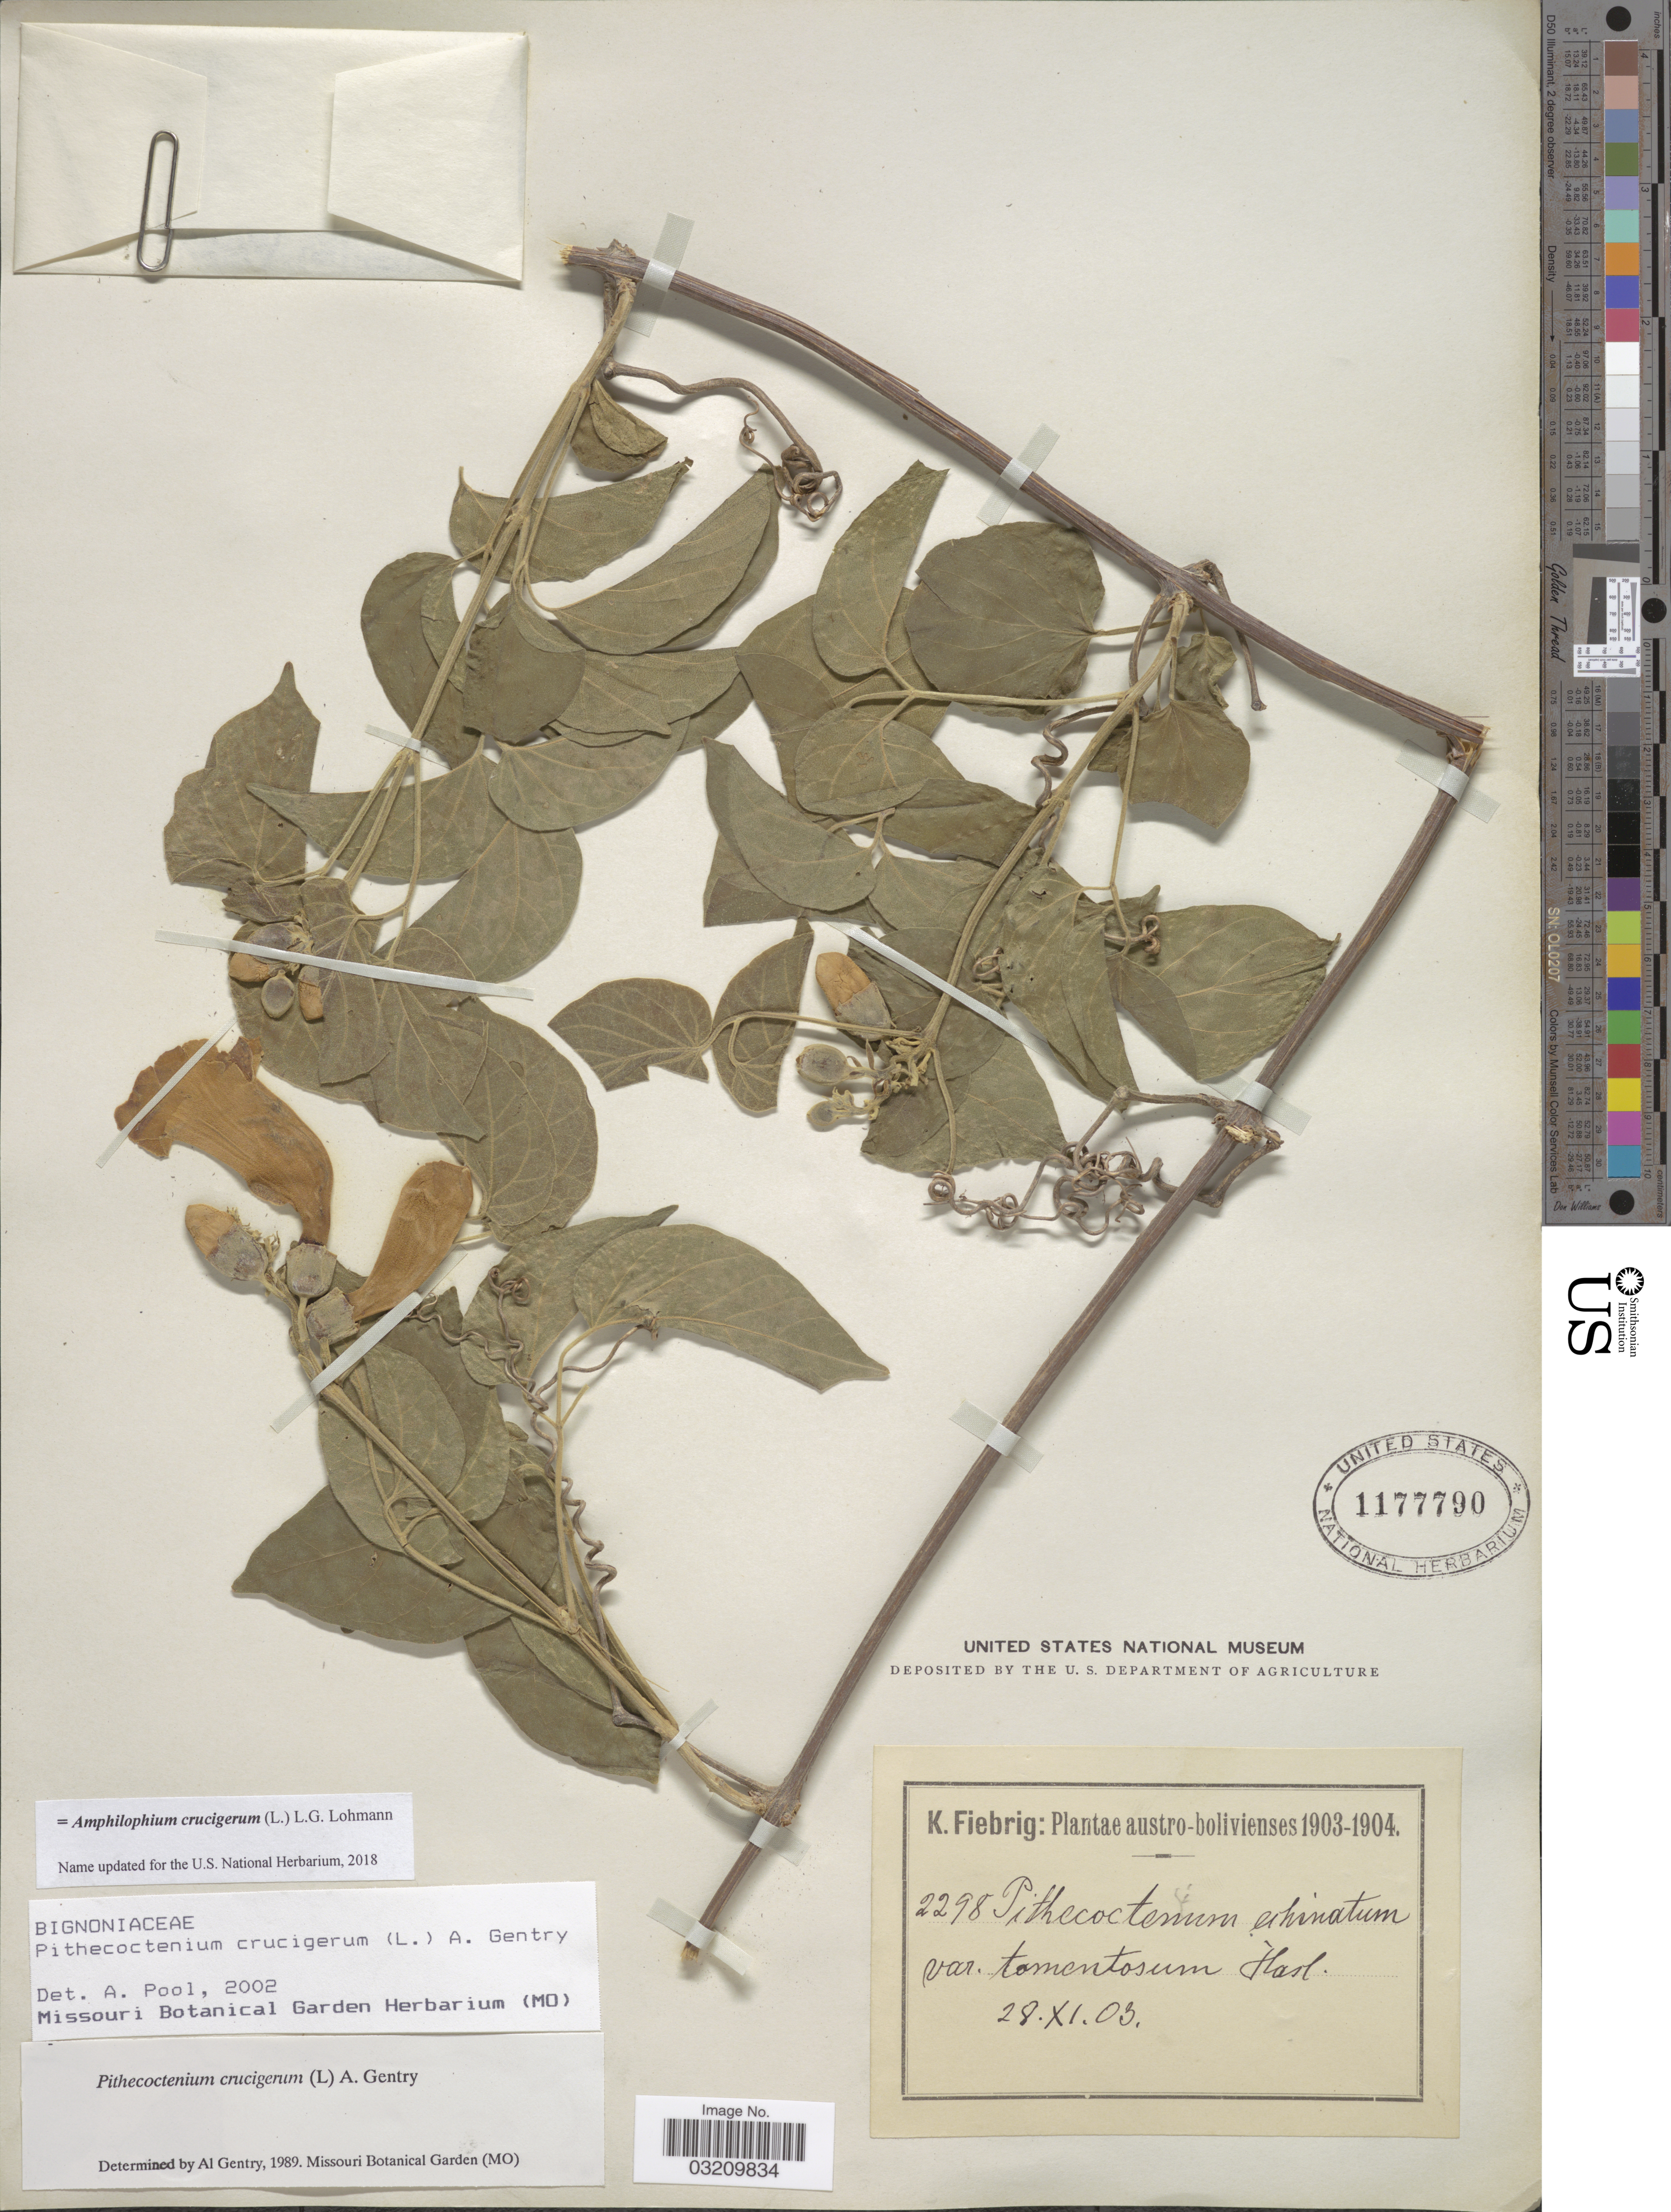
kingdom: Plantae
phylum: Tracheophyta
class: Magnoliopsida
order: Lamiales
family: Bignoniaceae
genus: Amphilophium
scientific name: Amphilophium crucigerum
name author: (L.) L.G. Lohmann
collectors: K. Fiebrig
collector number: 2298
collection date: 1903-11-28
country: Bolivia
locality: Austro-bolivienses.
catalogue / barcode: US 1177790